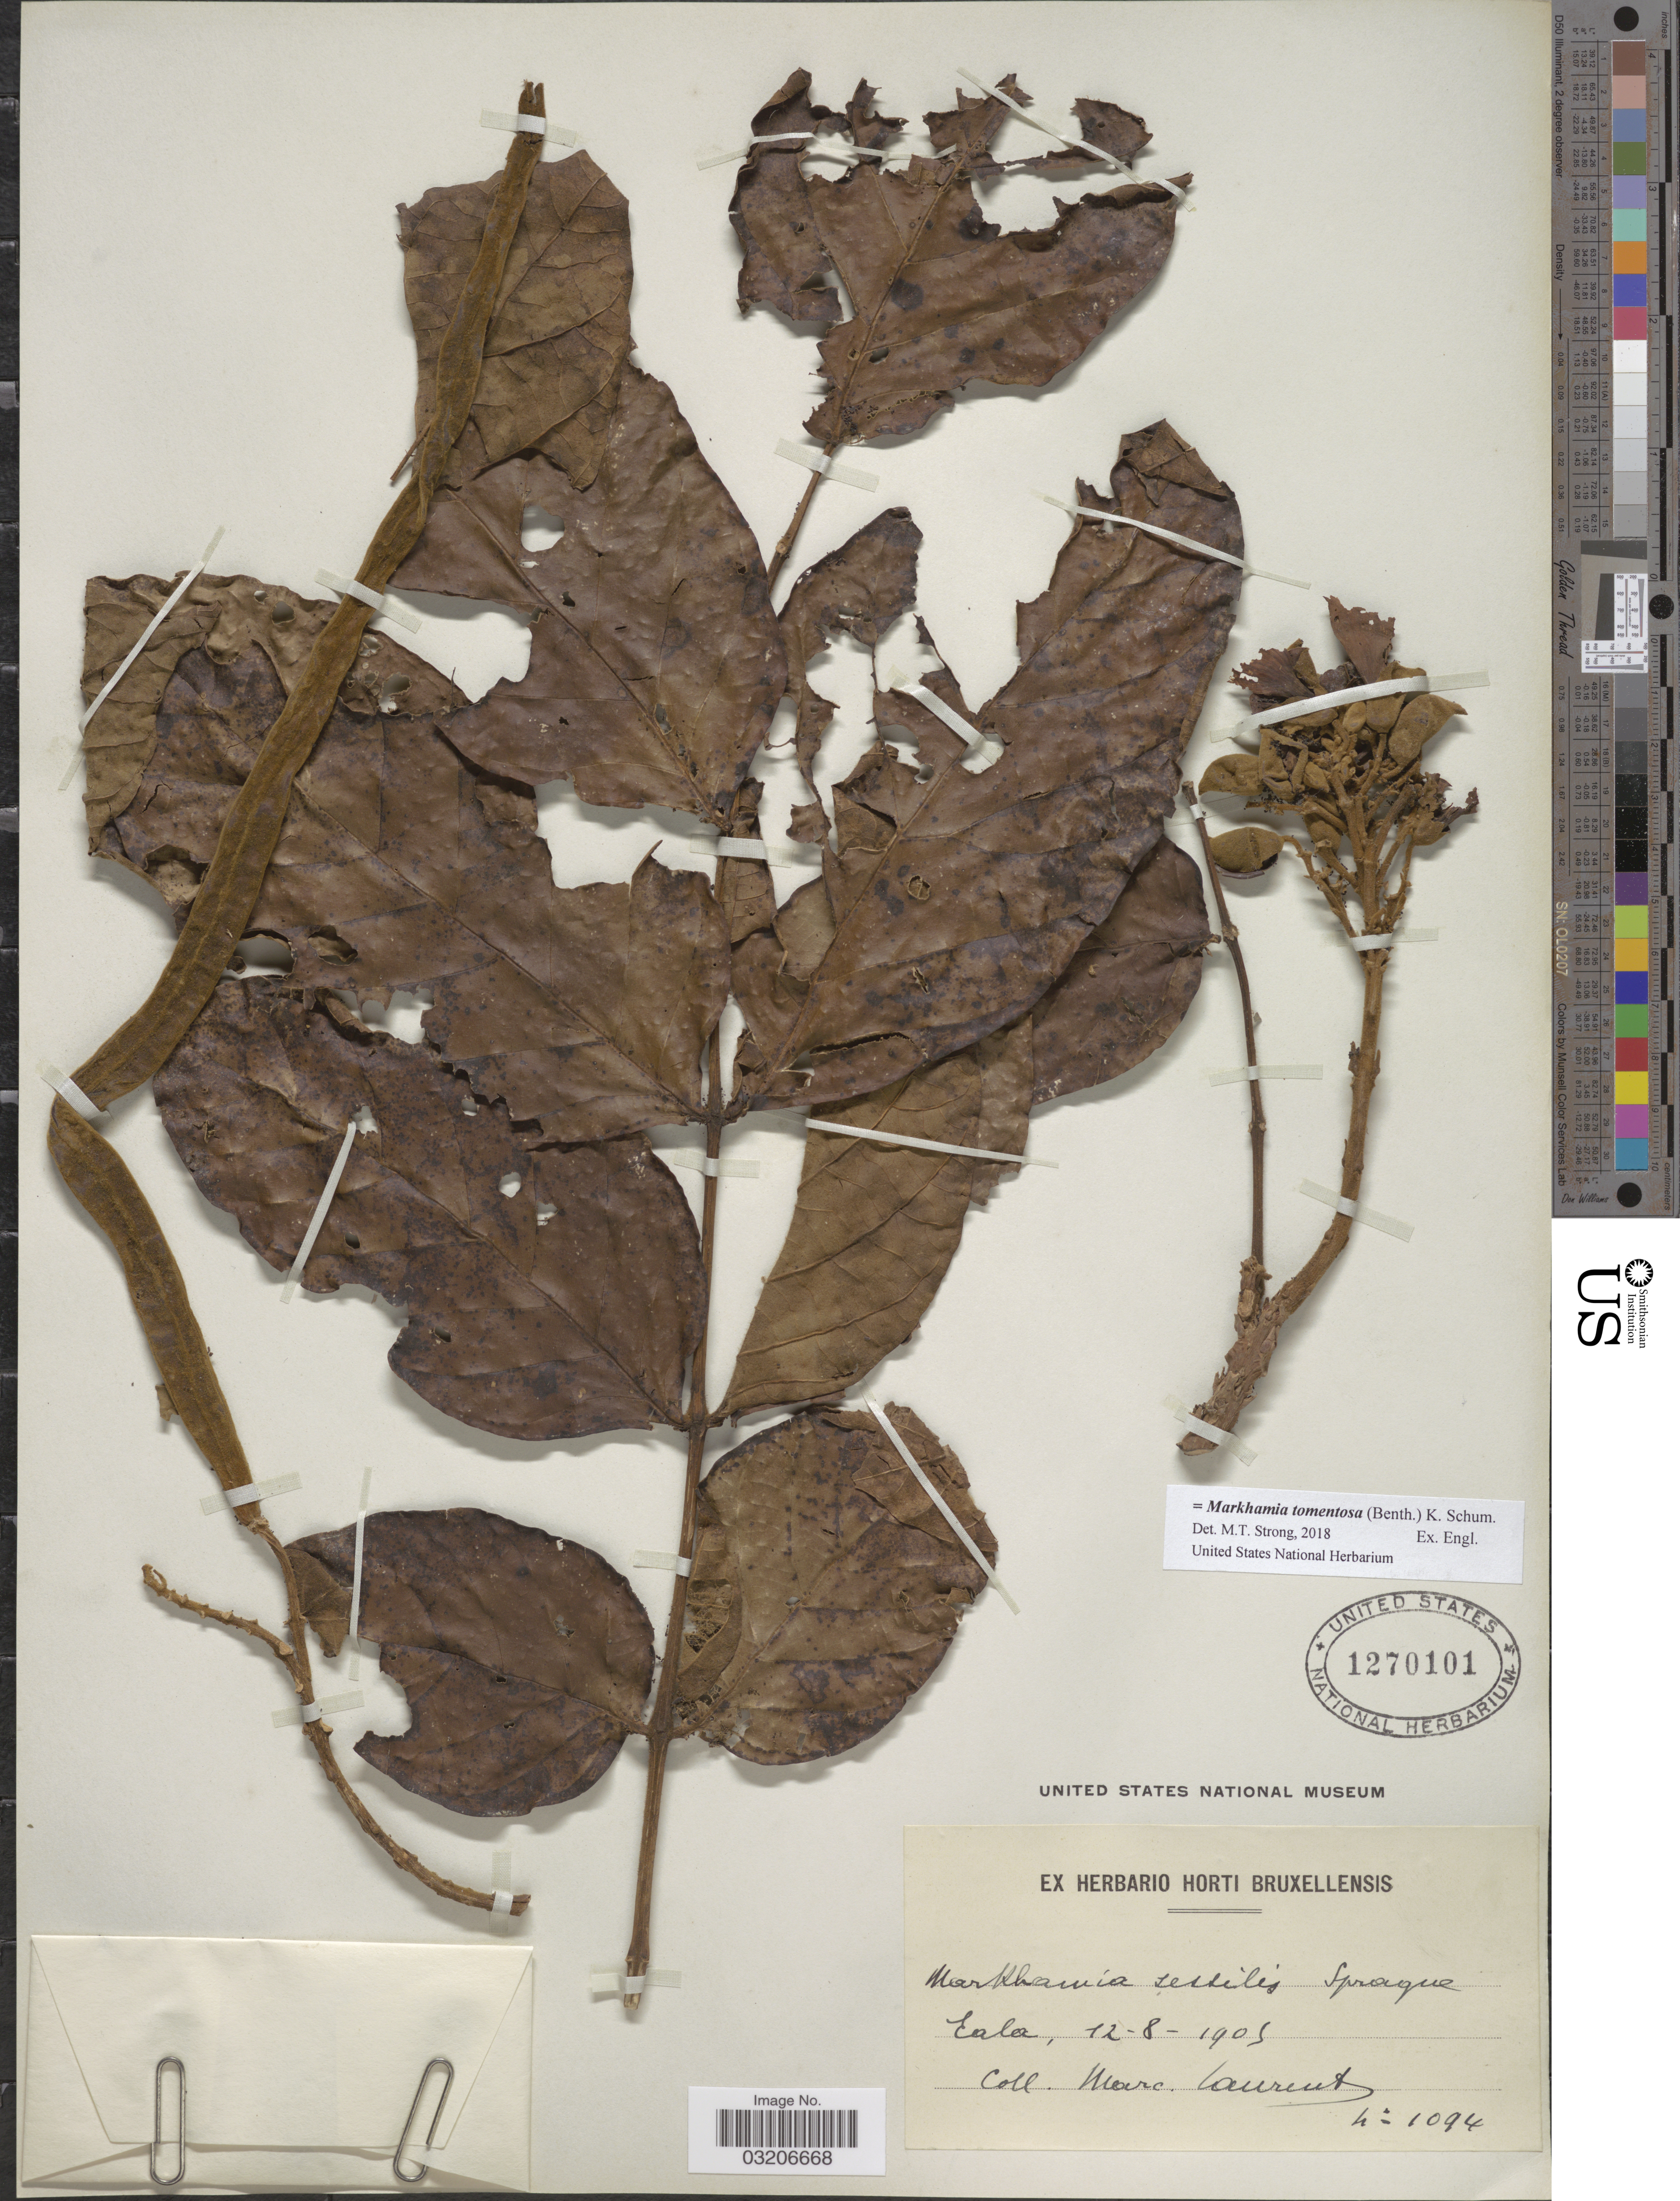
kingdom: Plantae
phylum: Tracheophyta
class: Magnoliopsida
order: Lamiales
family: Bignoniaceae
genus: Markhamia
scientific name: Markhamia tomentosa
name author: (Benth.) K. Schum. ex Engl.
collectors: M. Laurent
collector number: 1094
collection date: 1905-08-12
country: Congo, Democratic Republic of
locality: Eala.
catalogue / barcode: US 1270101